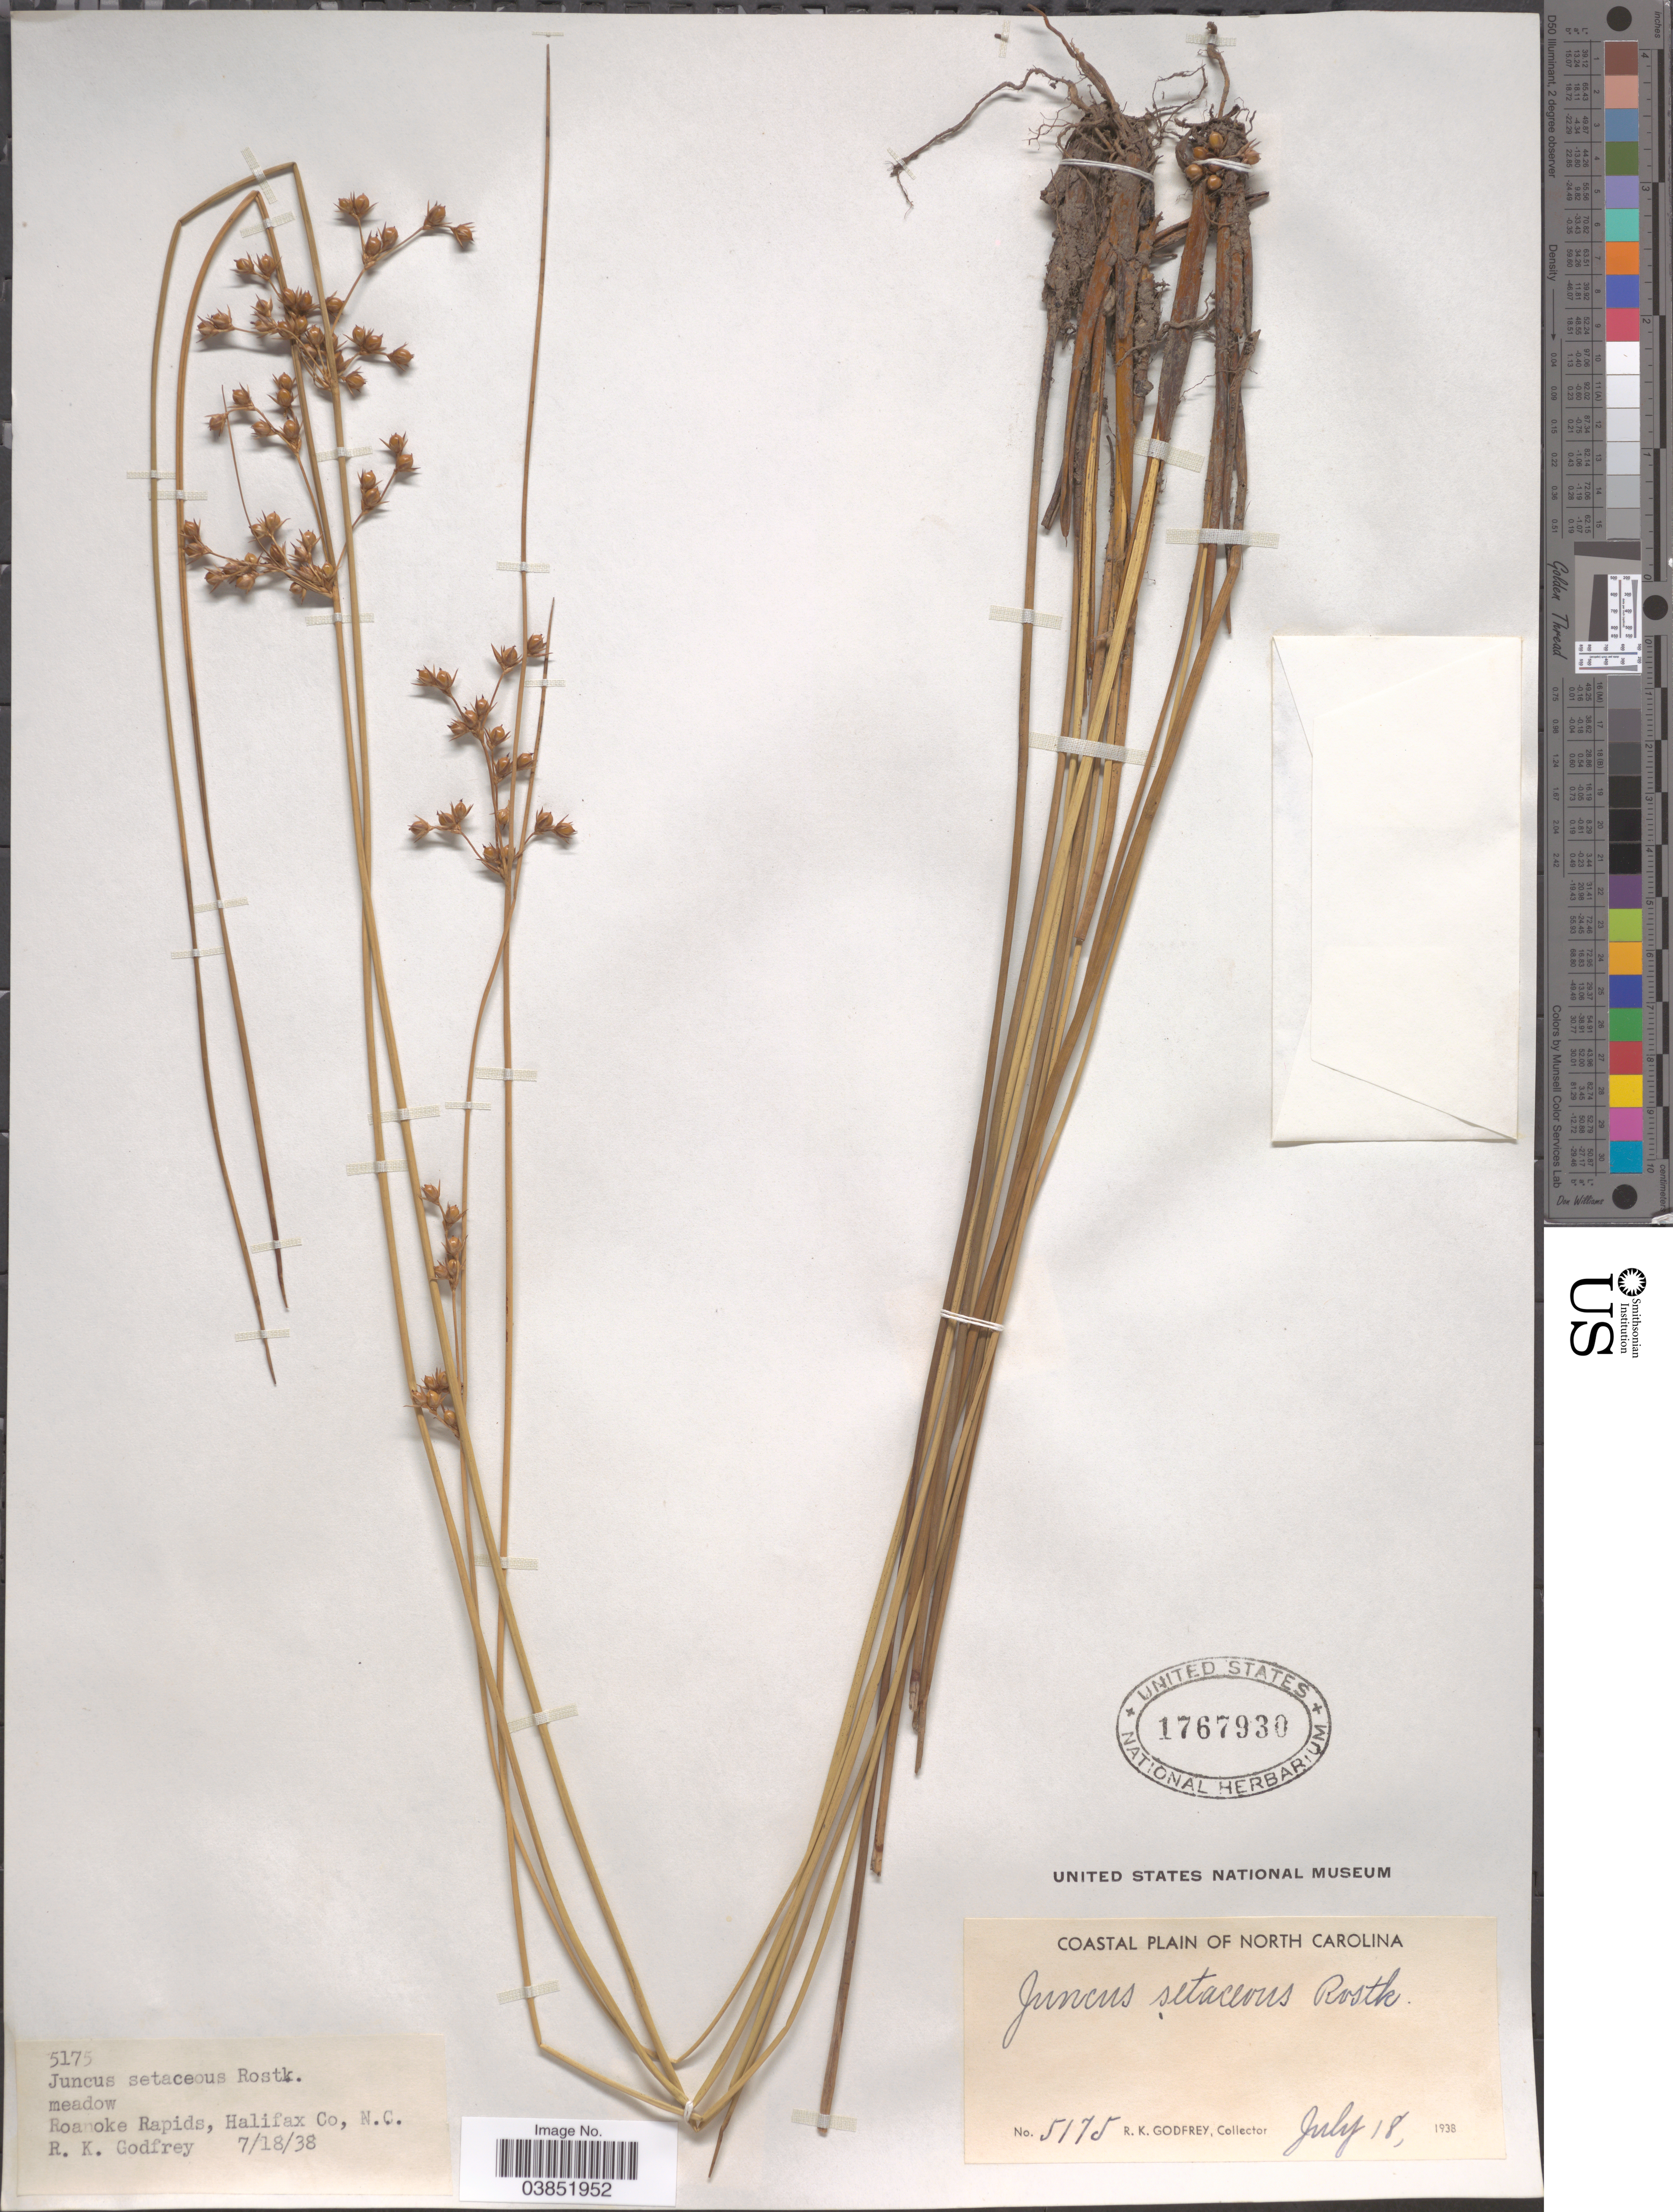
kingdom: Plantae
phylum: Tracheophyta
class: Liliopsida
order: Poales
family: Juncaceae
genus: Juncus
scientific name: Juncus coriaceus Mack.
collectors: R. K. Godfrey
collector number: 5175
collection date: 1938-07-18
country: United States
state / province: North Carolina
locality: Coastal Plain of North Carolina. Roanoke Rapids, Halifax Co.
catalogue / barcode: US 1767930